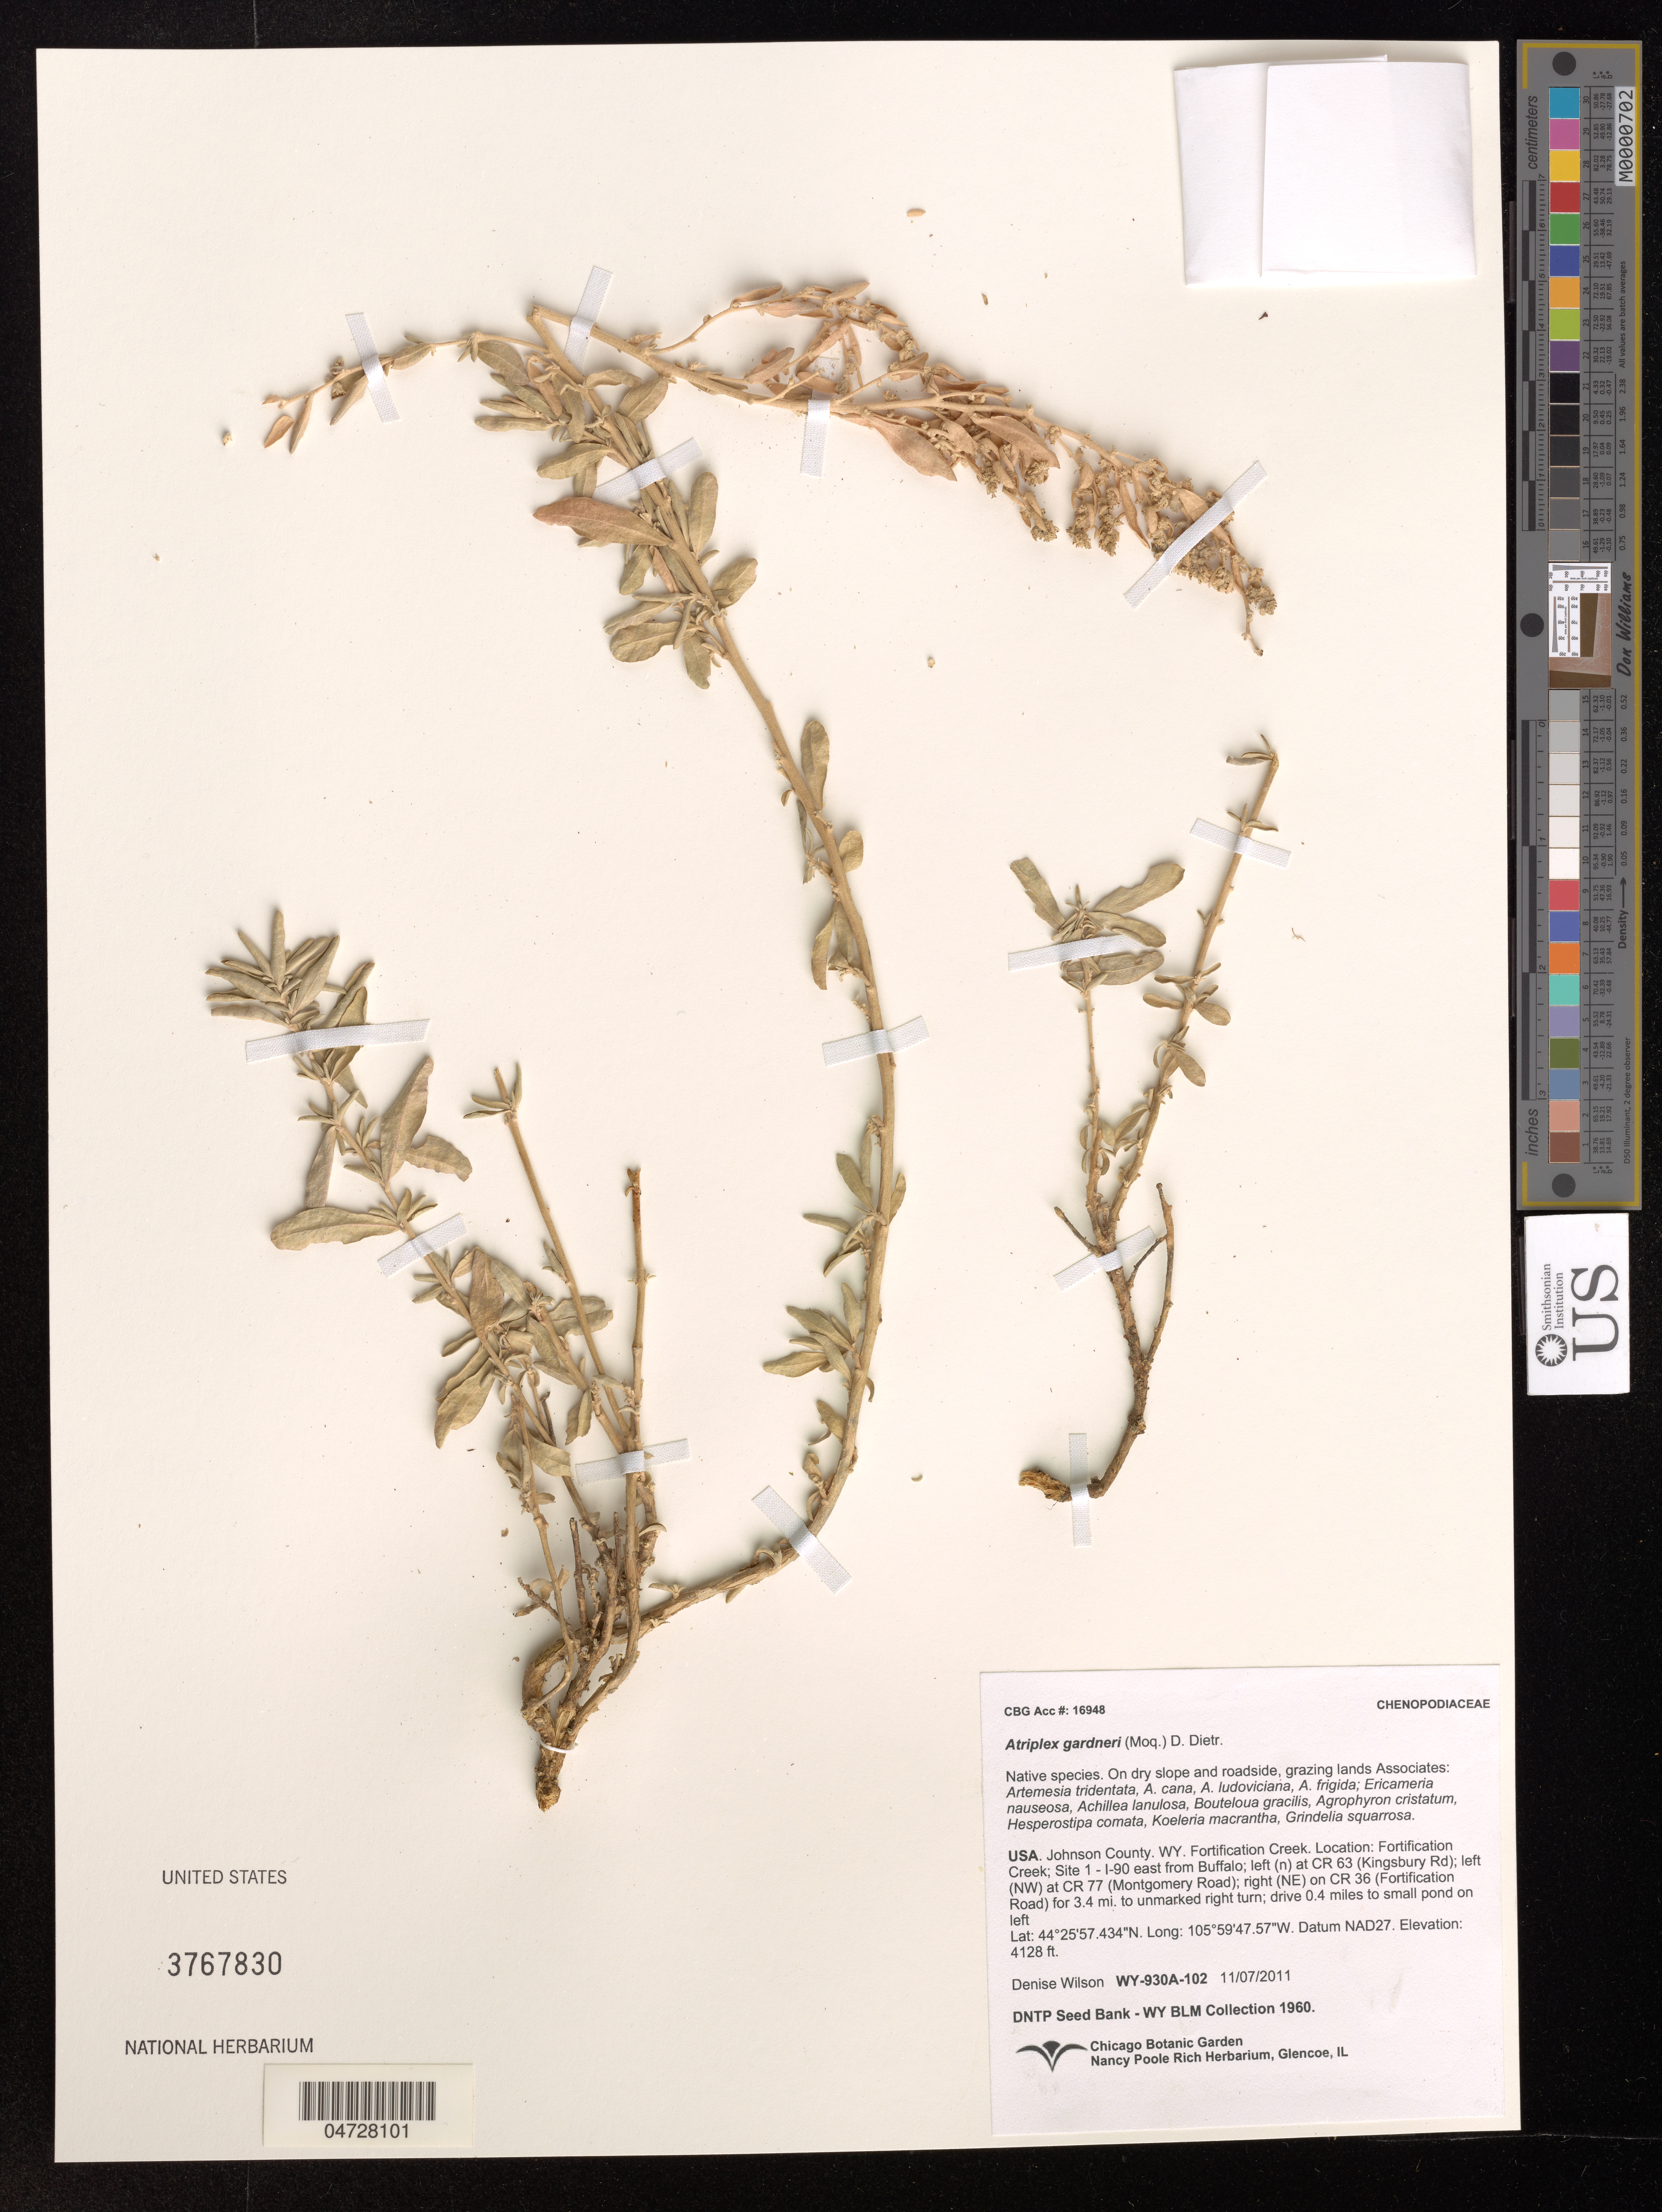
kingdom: Plantae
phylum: Tracheophyta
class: Magnoliopsida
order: Caryophyllales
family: Amaranthaceae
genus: Atriplex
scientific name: Atriplex gardneri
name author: (Moq.) D. Dietr.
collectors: D. Wilson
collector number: WY-930A-102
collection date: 2011-07-11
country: United States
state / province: Wyoming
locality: Johnson County, WY. Fortification Creek. Location: Fortification Creek; Site 1 - 1-90 east from Buffalo; left (n) at CR 63 (Kingsbury Rd); left (NW) at CR 77 (Montgomery Road); right (NE) on CR 36 (Fortification Road) for 3.4 mi. to unmarked right turn; drive 0.4 miles to small pond on left.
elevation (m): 1258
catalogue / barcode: US 3767830